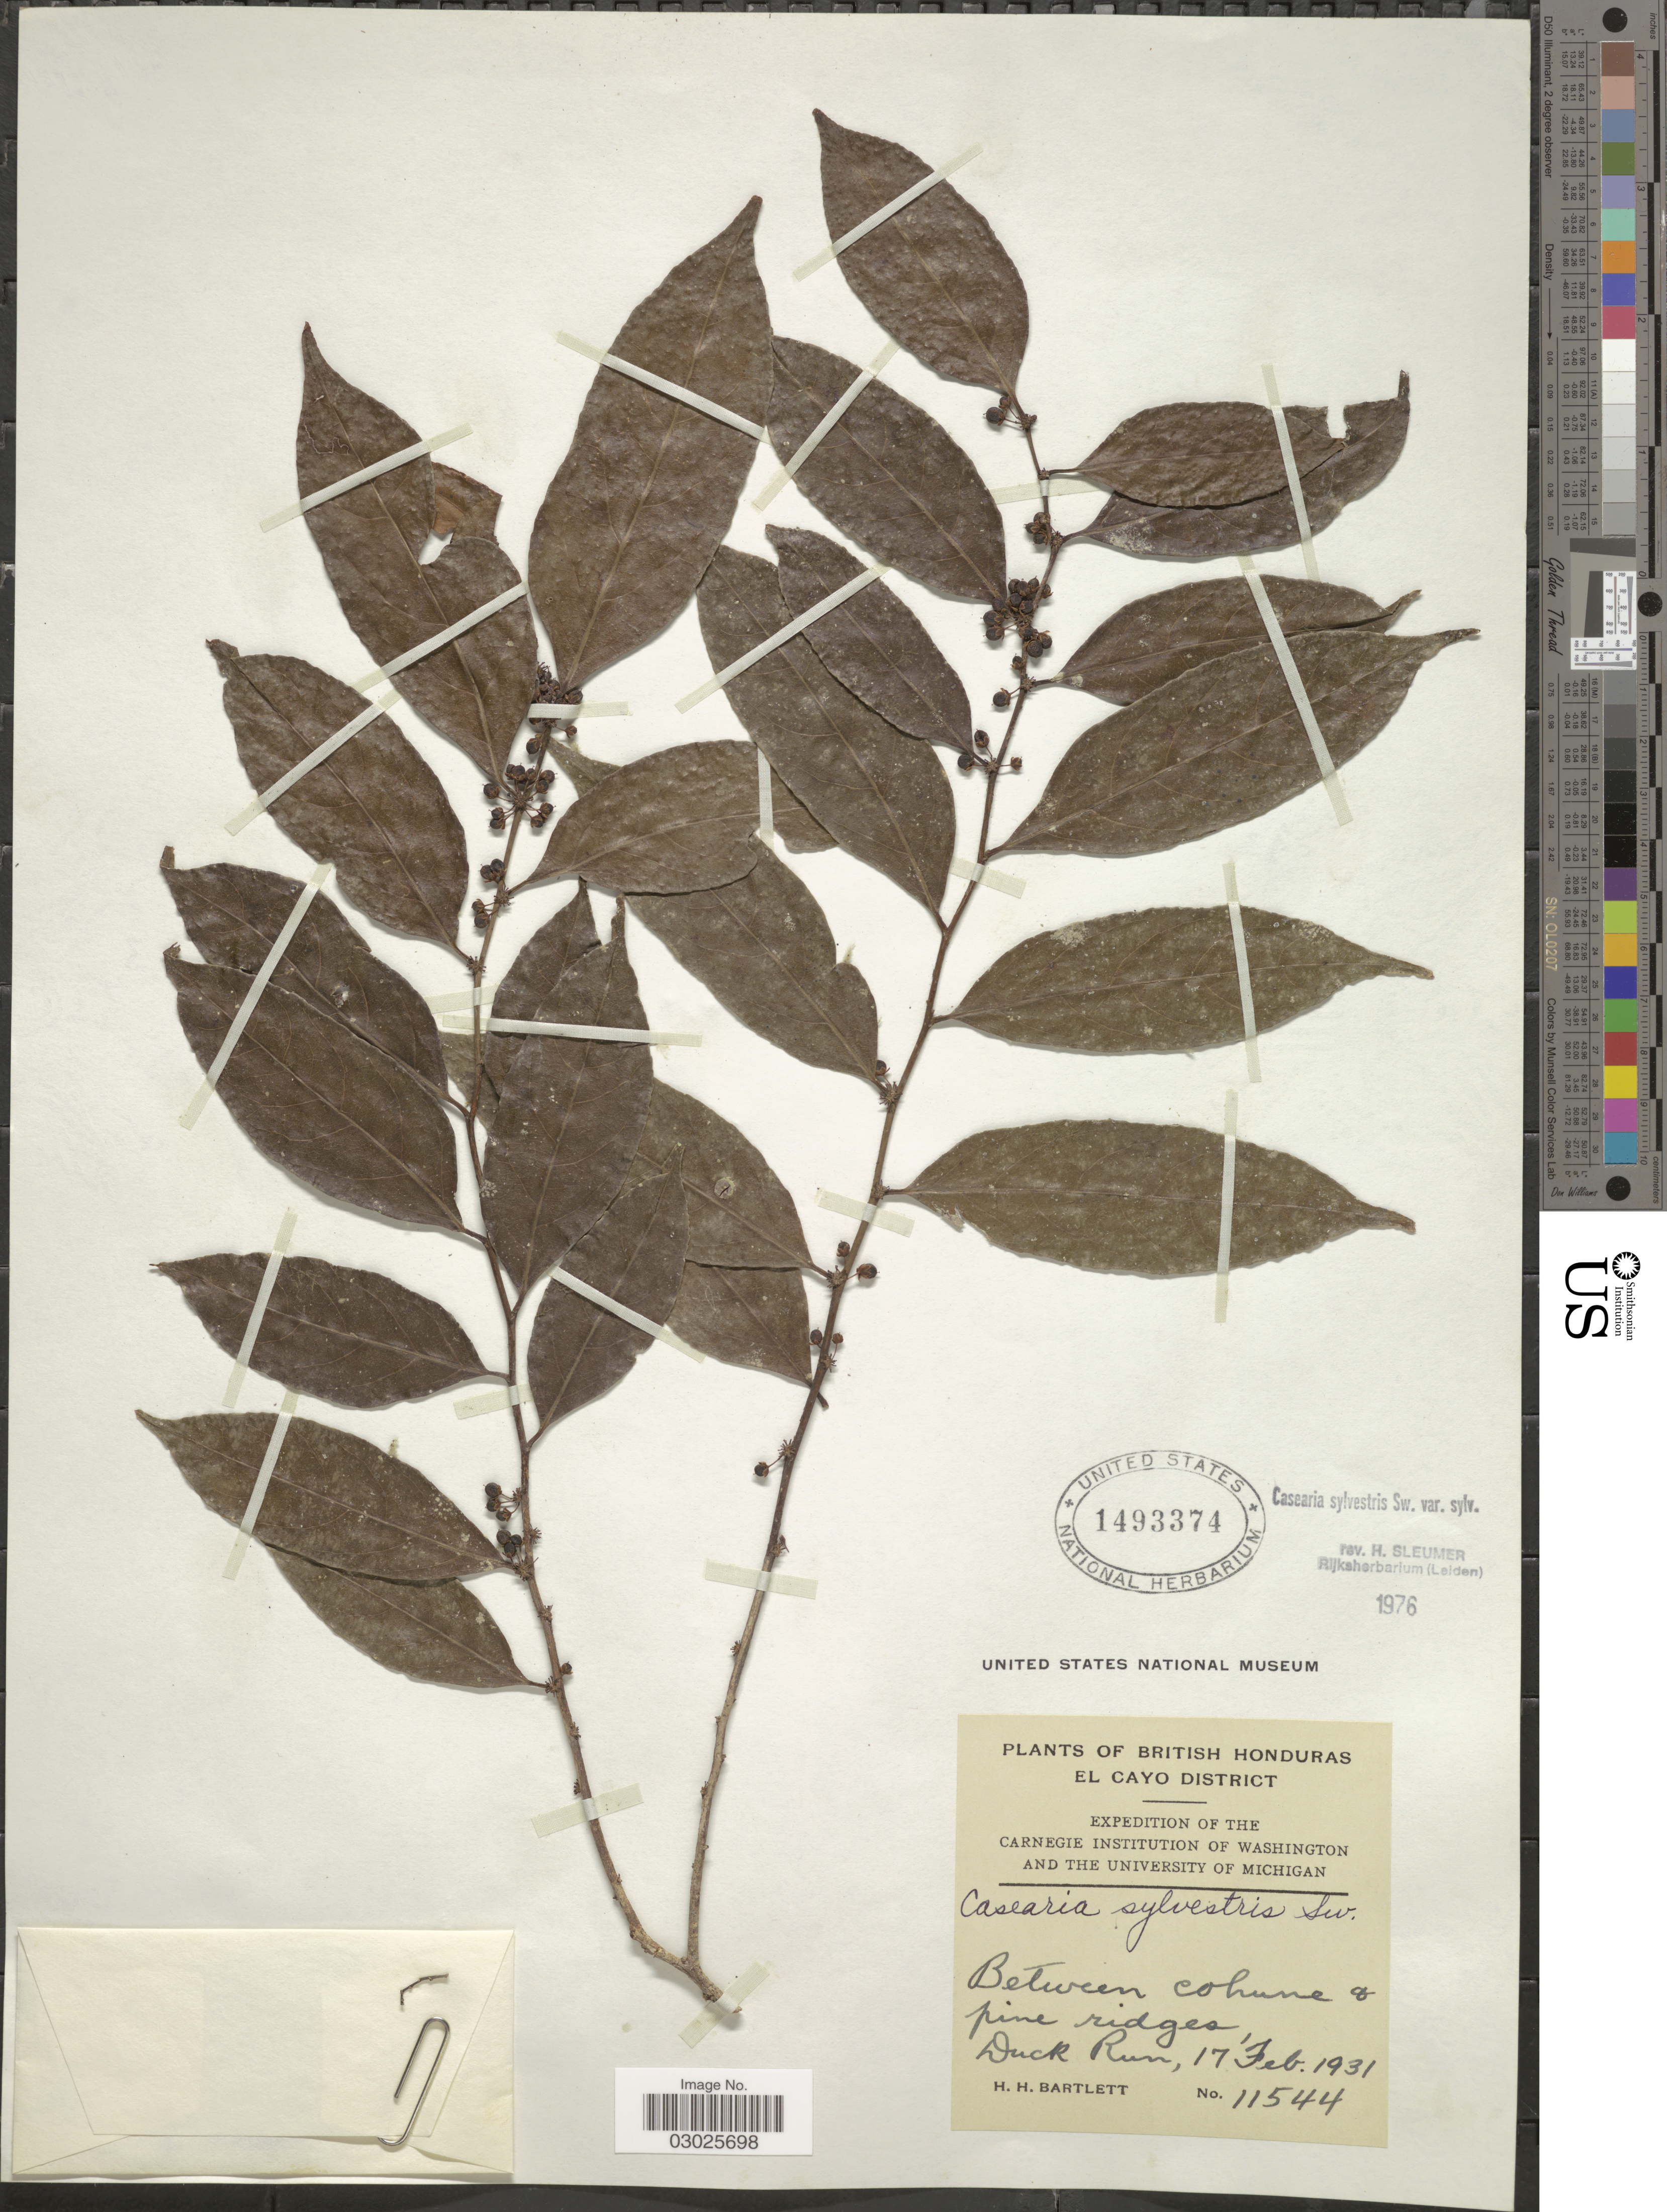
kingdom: Plantae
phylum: Tracheophyta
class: Magnoliopsida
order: Malpighiales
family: Salicaceae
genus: Casearia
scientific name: Casearia sylvestris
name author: Sw.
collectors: H. H. Bartlett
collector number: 11544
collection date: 1931-02-17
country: Belize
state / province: Cayo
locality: British Honduras. El Cayo District. Between Cohune & pine ridges, Duck Run.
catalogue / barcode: US 1493374